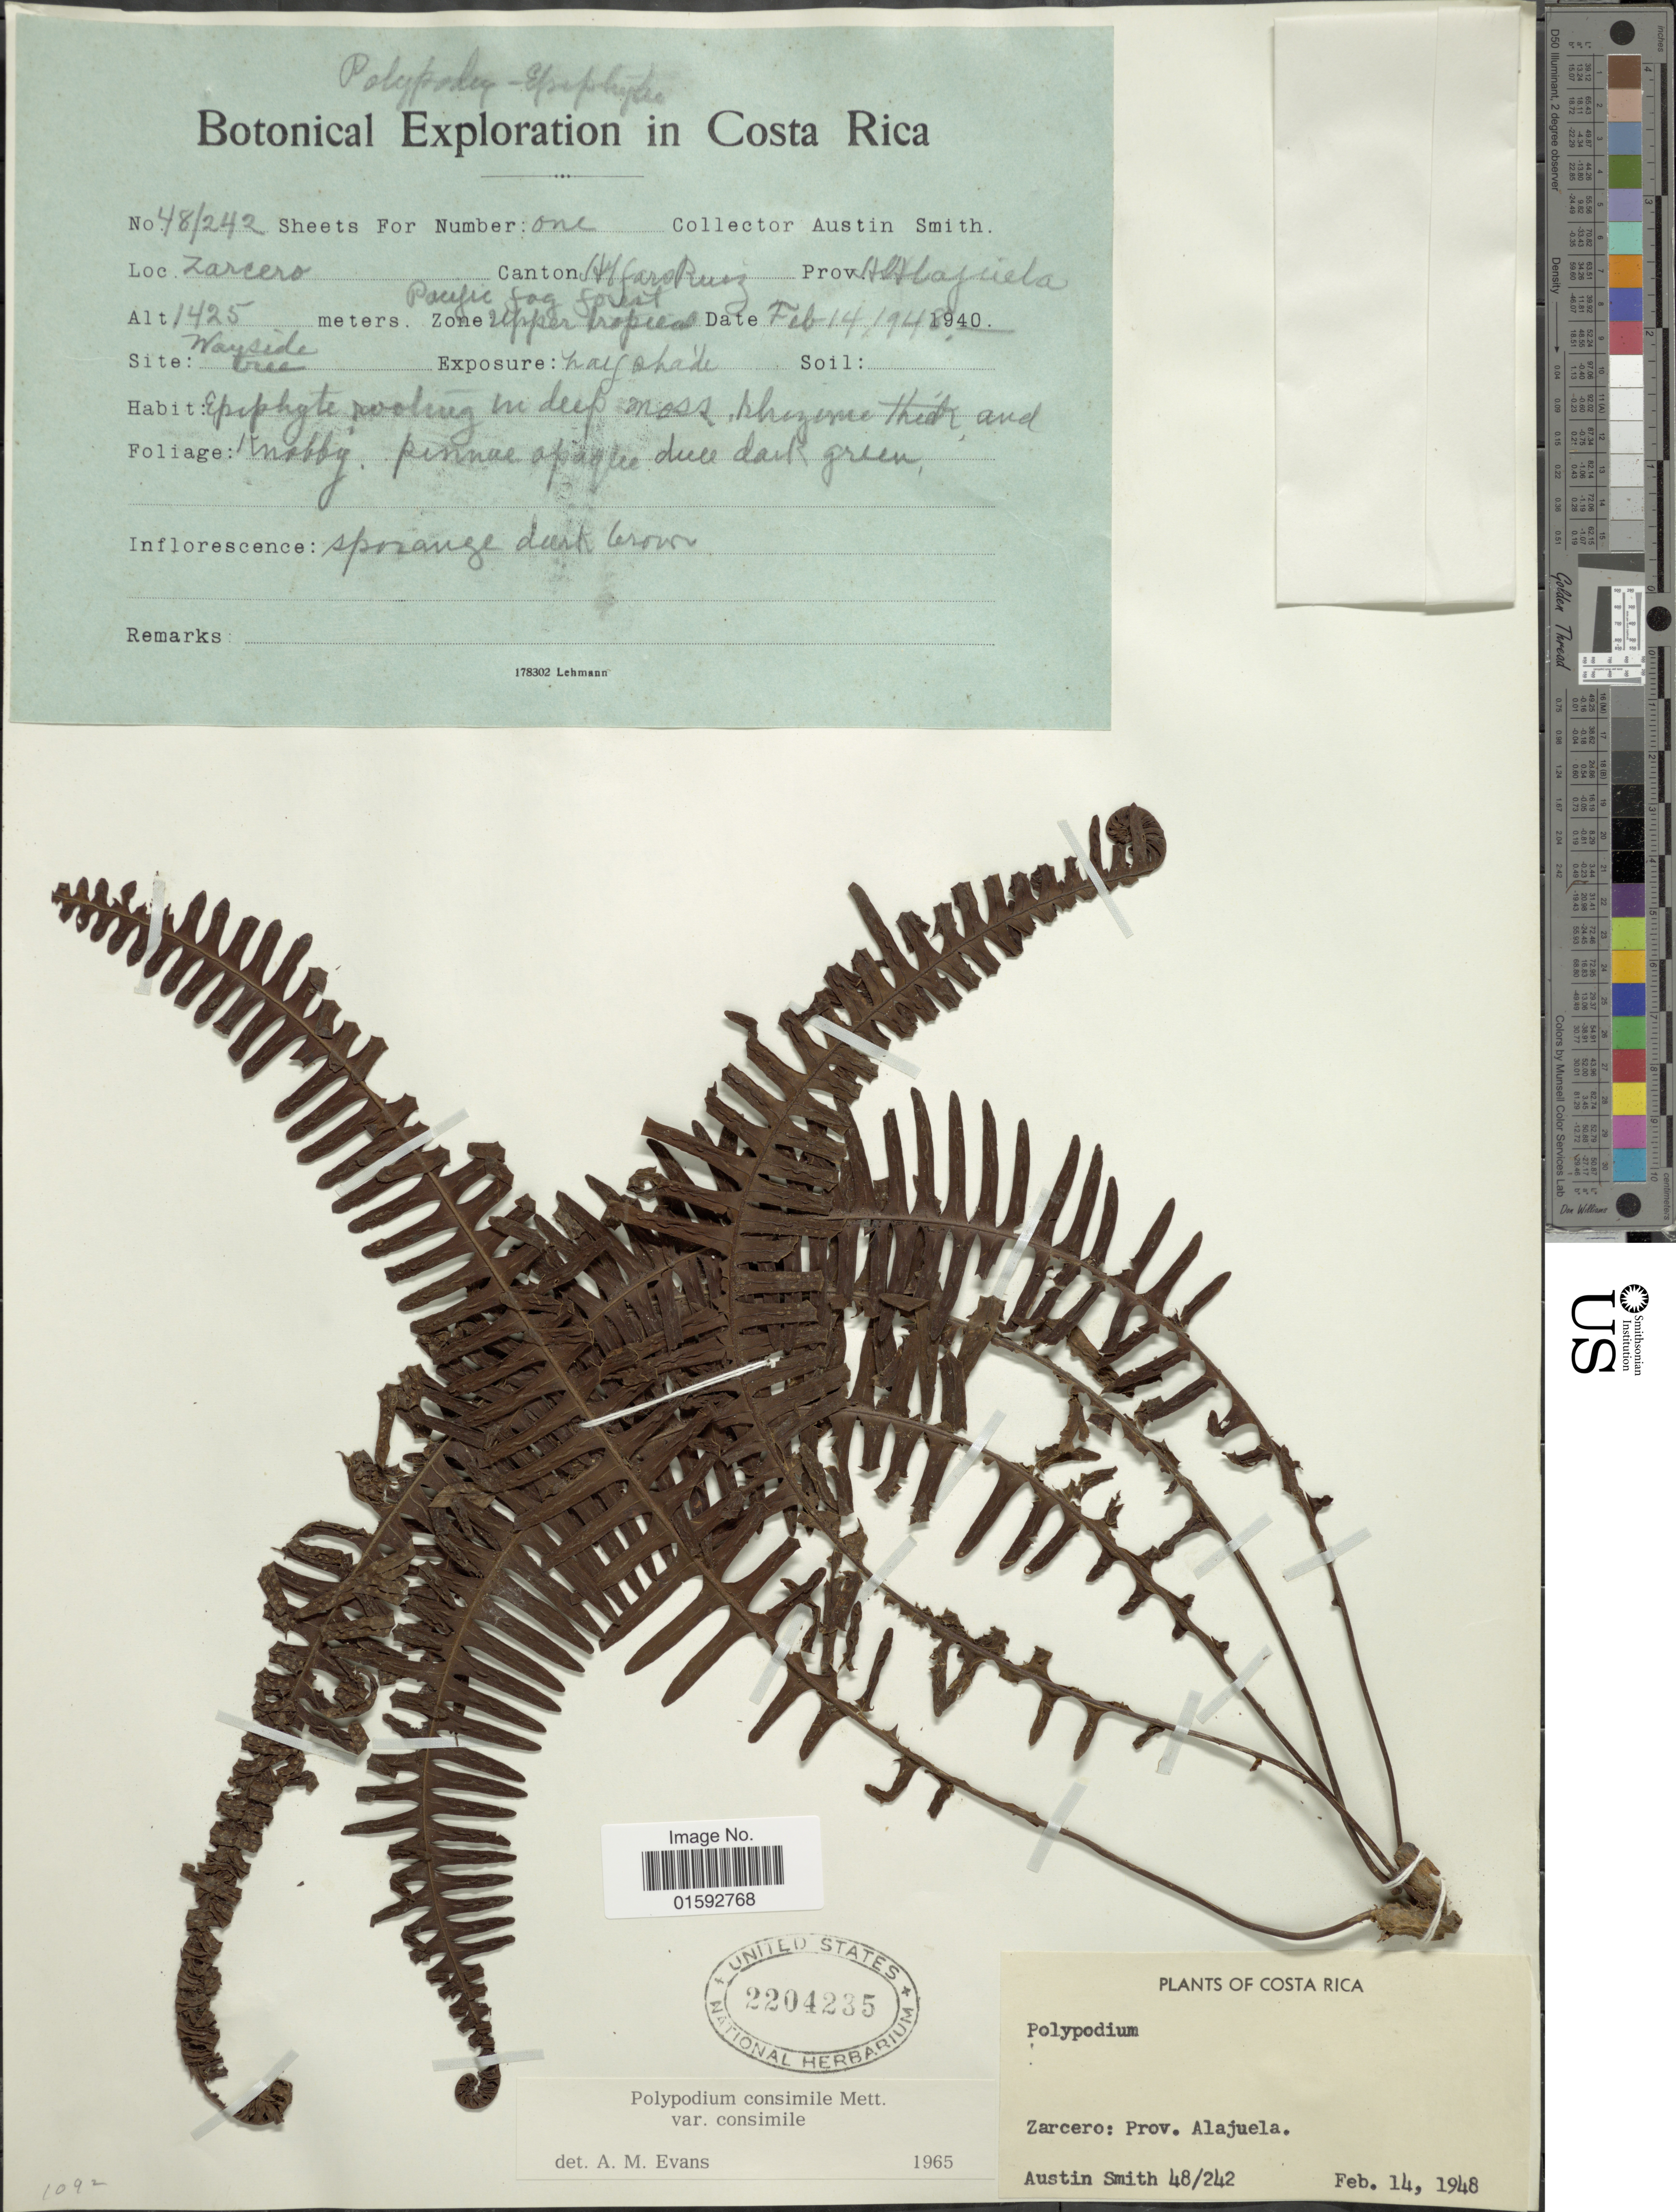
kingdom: Plantae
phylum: Tracheophyta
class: Polypodiopsida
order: Polypodiales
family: Polypodiaceae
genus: Pecluma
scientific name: Pecluma consimilis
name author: (Mett.) M.G. Price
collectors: Aust P. Smith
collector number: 48/242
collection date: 1948-02-14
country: Costa Rica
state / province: Alajuela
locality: Zarcero, Canton Alfaro Ruiz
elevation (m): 1425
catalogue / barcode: US 2204235